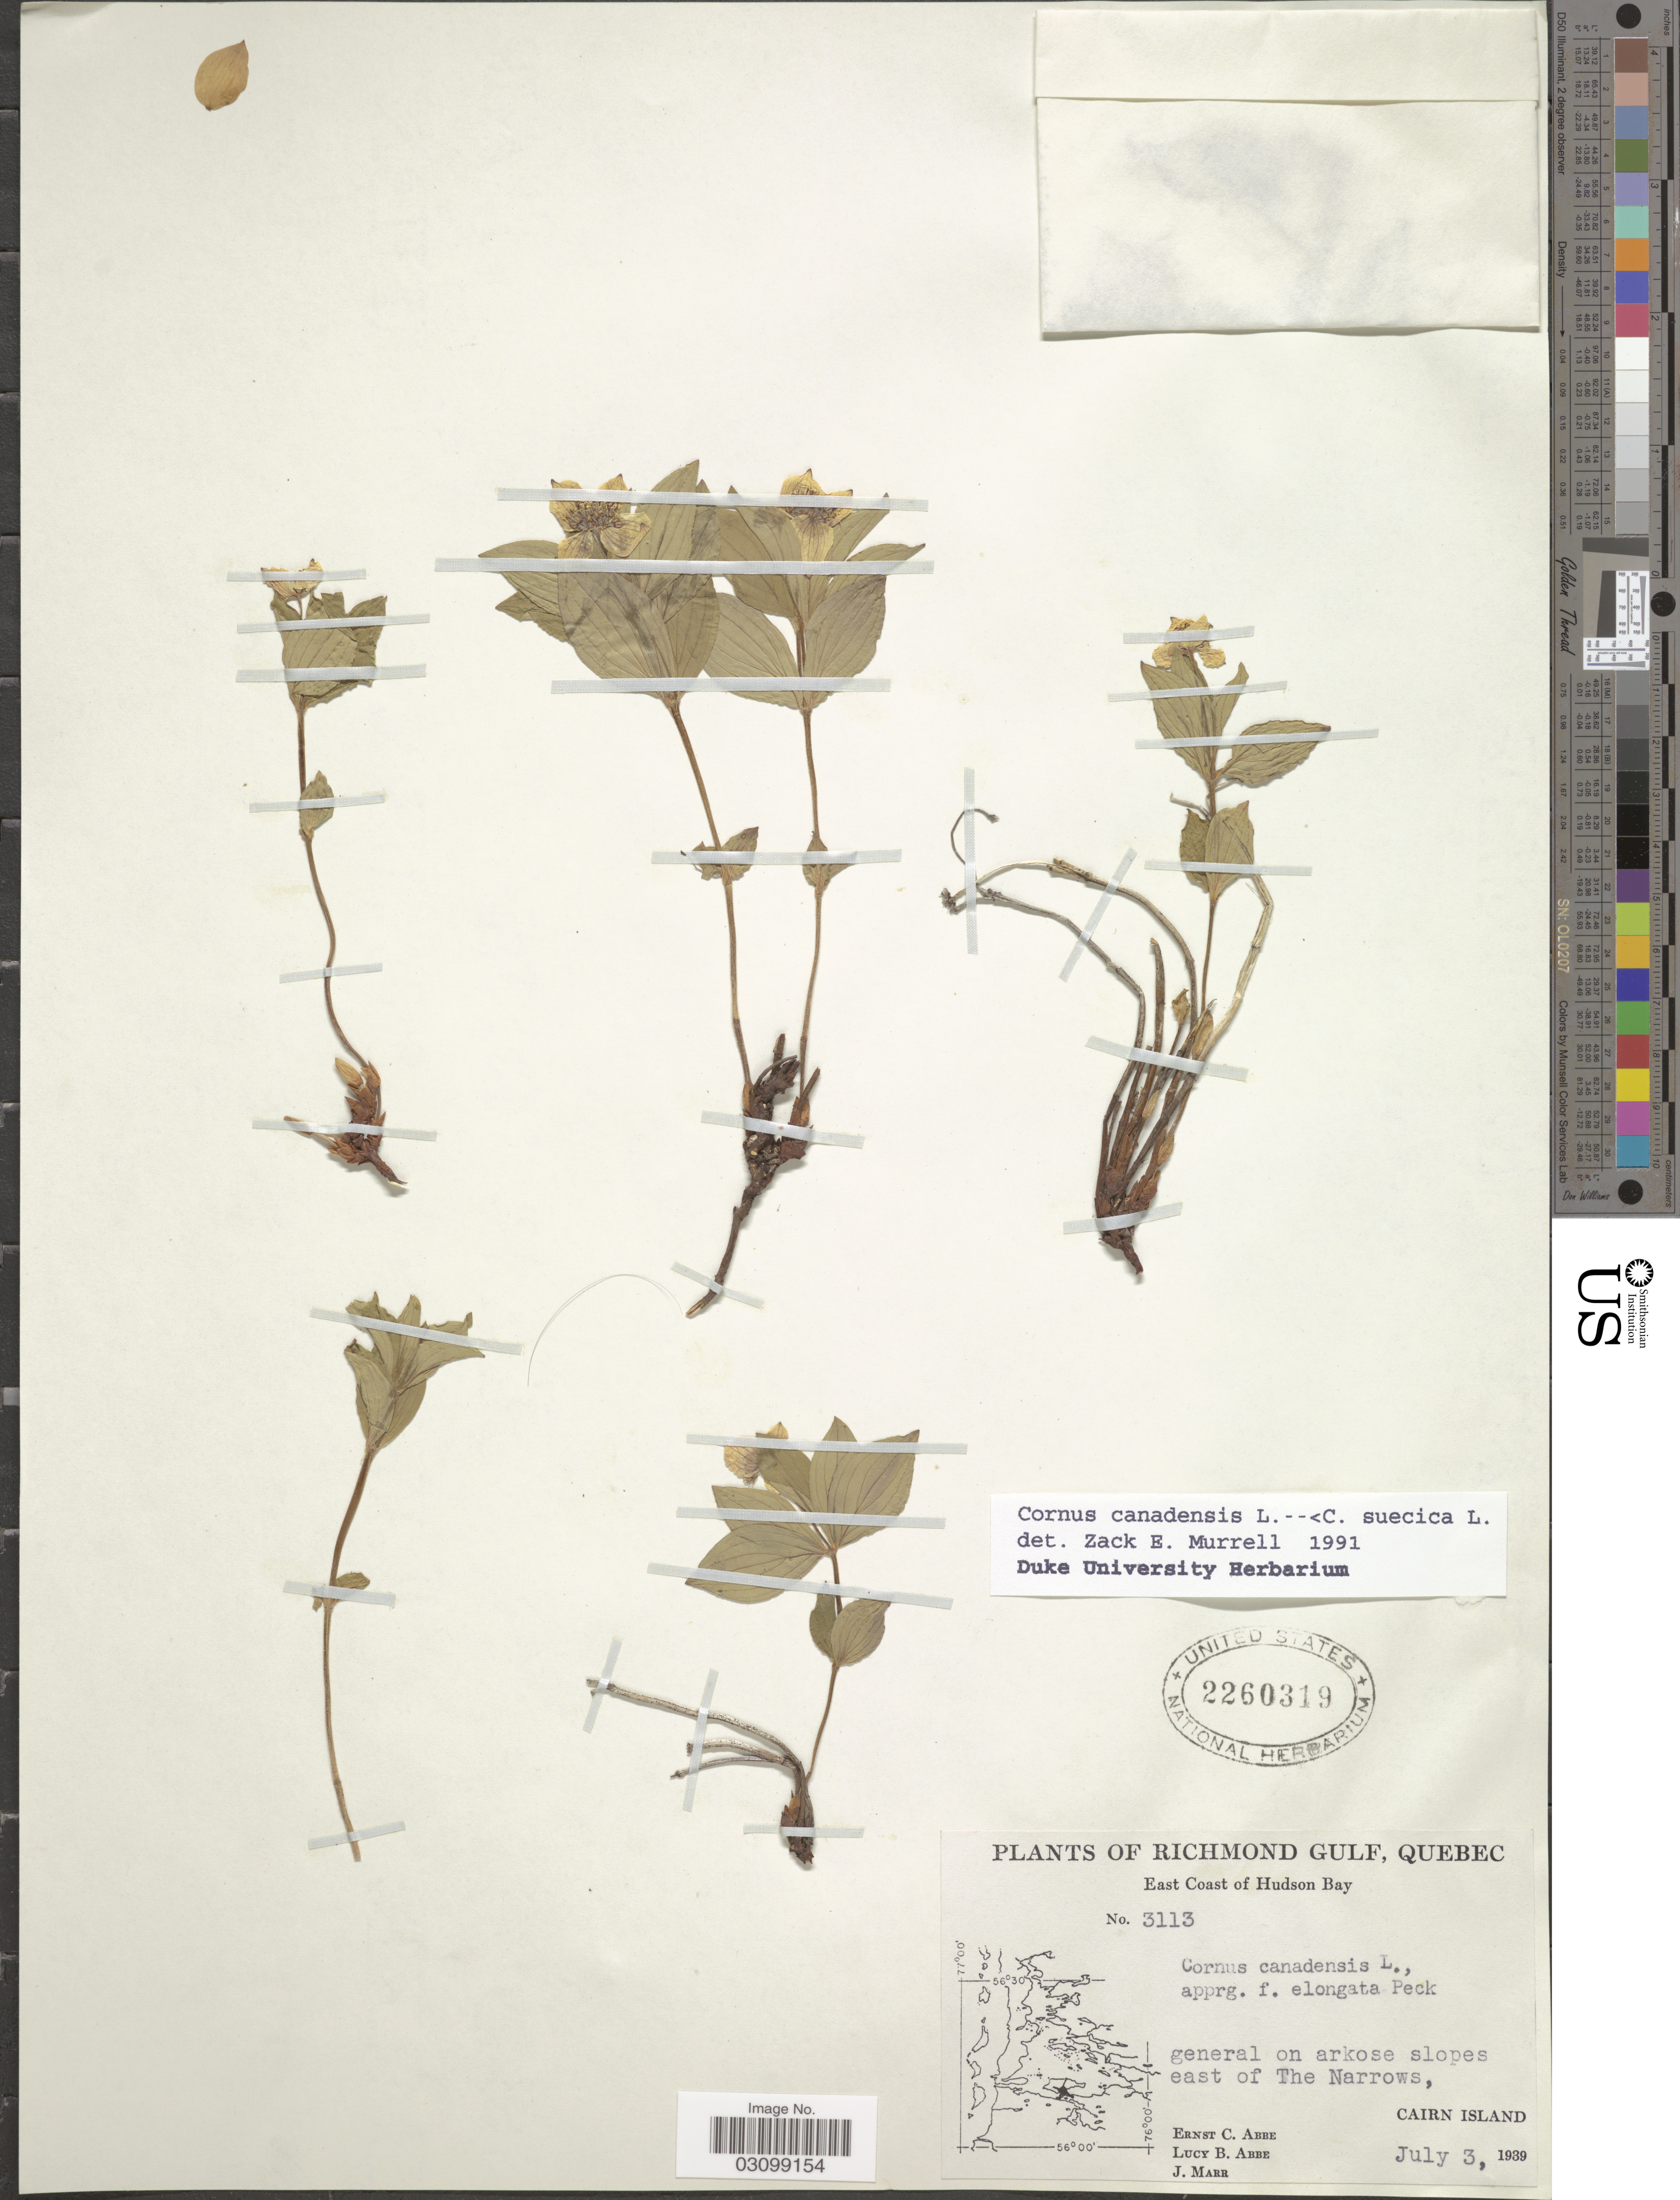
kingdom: Plantae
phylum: Tracheophyta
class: Magnoliopsida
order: Cornales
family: Cornaceae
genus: Cornus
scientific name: Cornus sp.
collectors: E. C. Abbe, L. B. Abbe & J. Marr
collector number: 3113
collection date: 1939-07-03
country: Canada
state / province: Quebec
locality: Richmond Gulf. East Coast of Hudson Bay. General on arkose slopes, east of The Narrows, Cairn Island.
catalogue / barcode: US 2260319